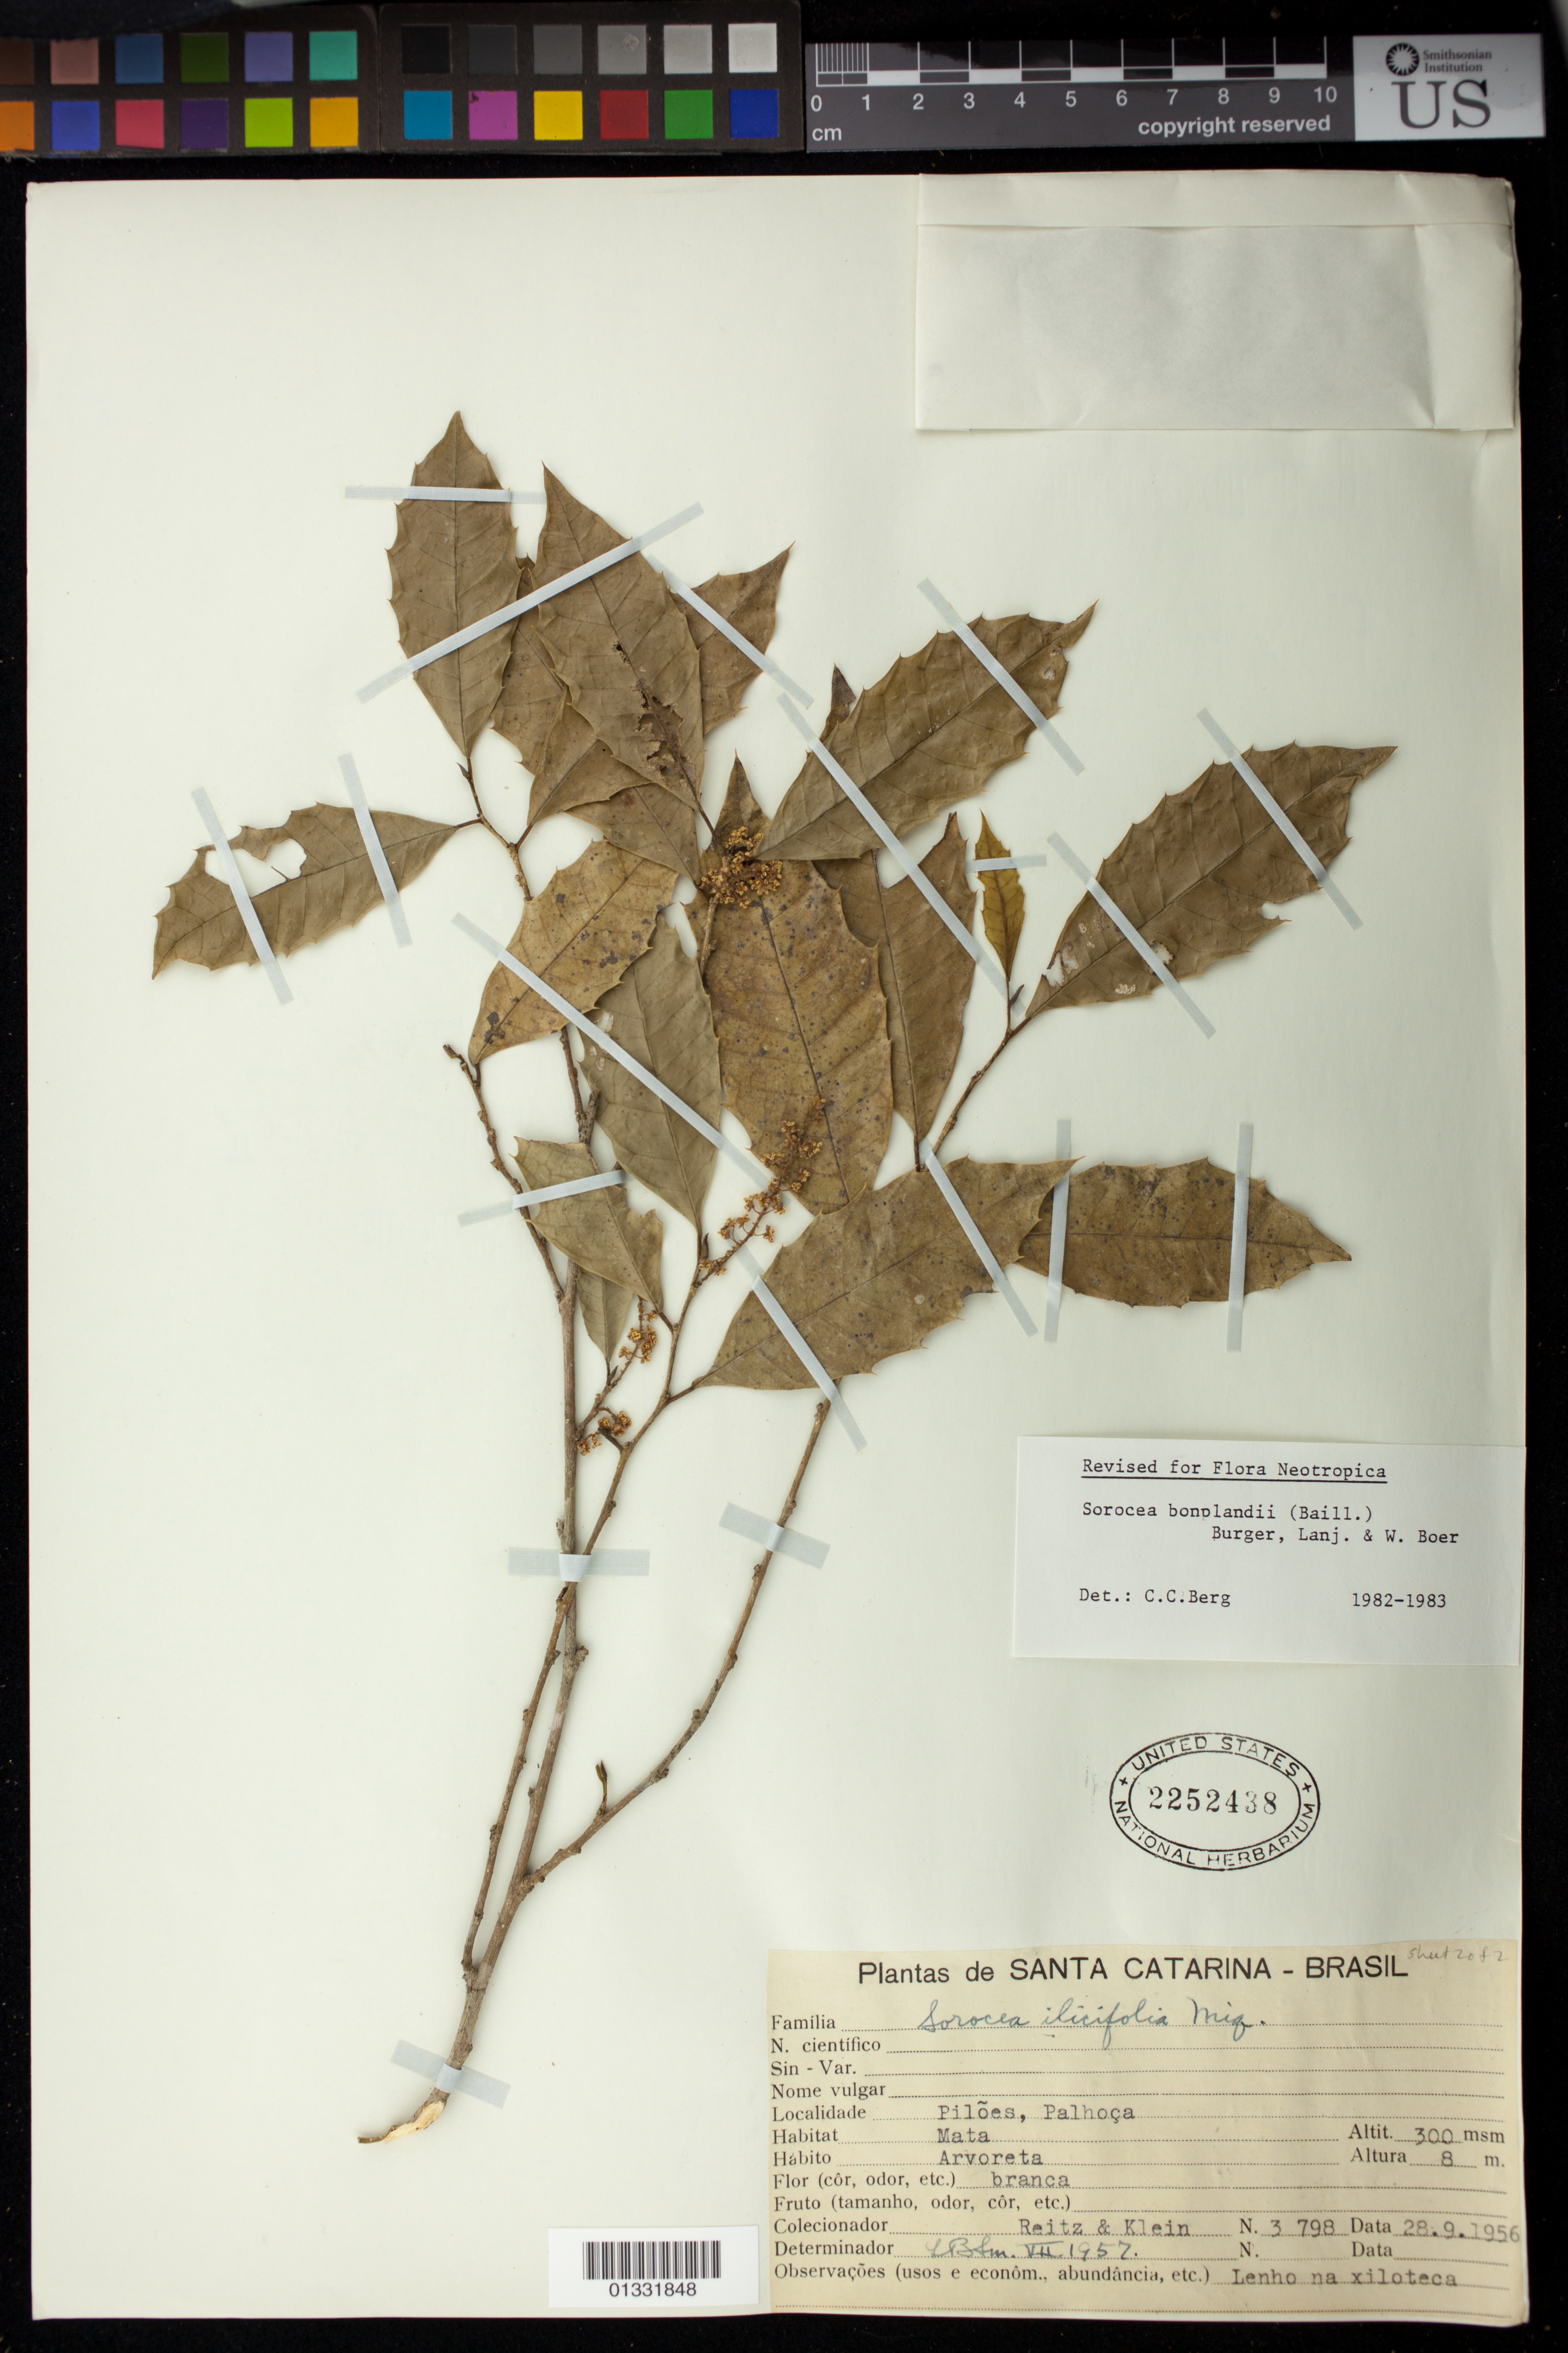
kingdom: Plantae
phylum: Tracheophyta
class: Magnoliopsida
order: Rosales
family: Moraceae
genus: Sorocea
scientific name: Sorocea bonplandii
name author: (Baill.) W.C. Burger et al.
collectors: R. Reitz & R. M. Klein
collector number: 3798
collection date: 1956-09-28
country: Brazil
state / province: Santa Catarina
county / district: Palhoça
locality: Pilões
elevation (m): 300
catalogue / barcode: US 2252438